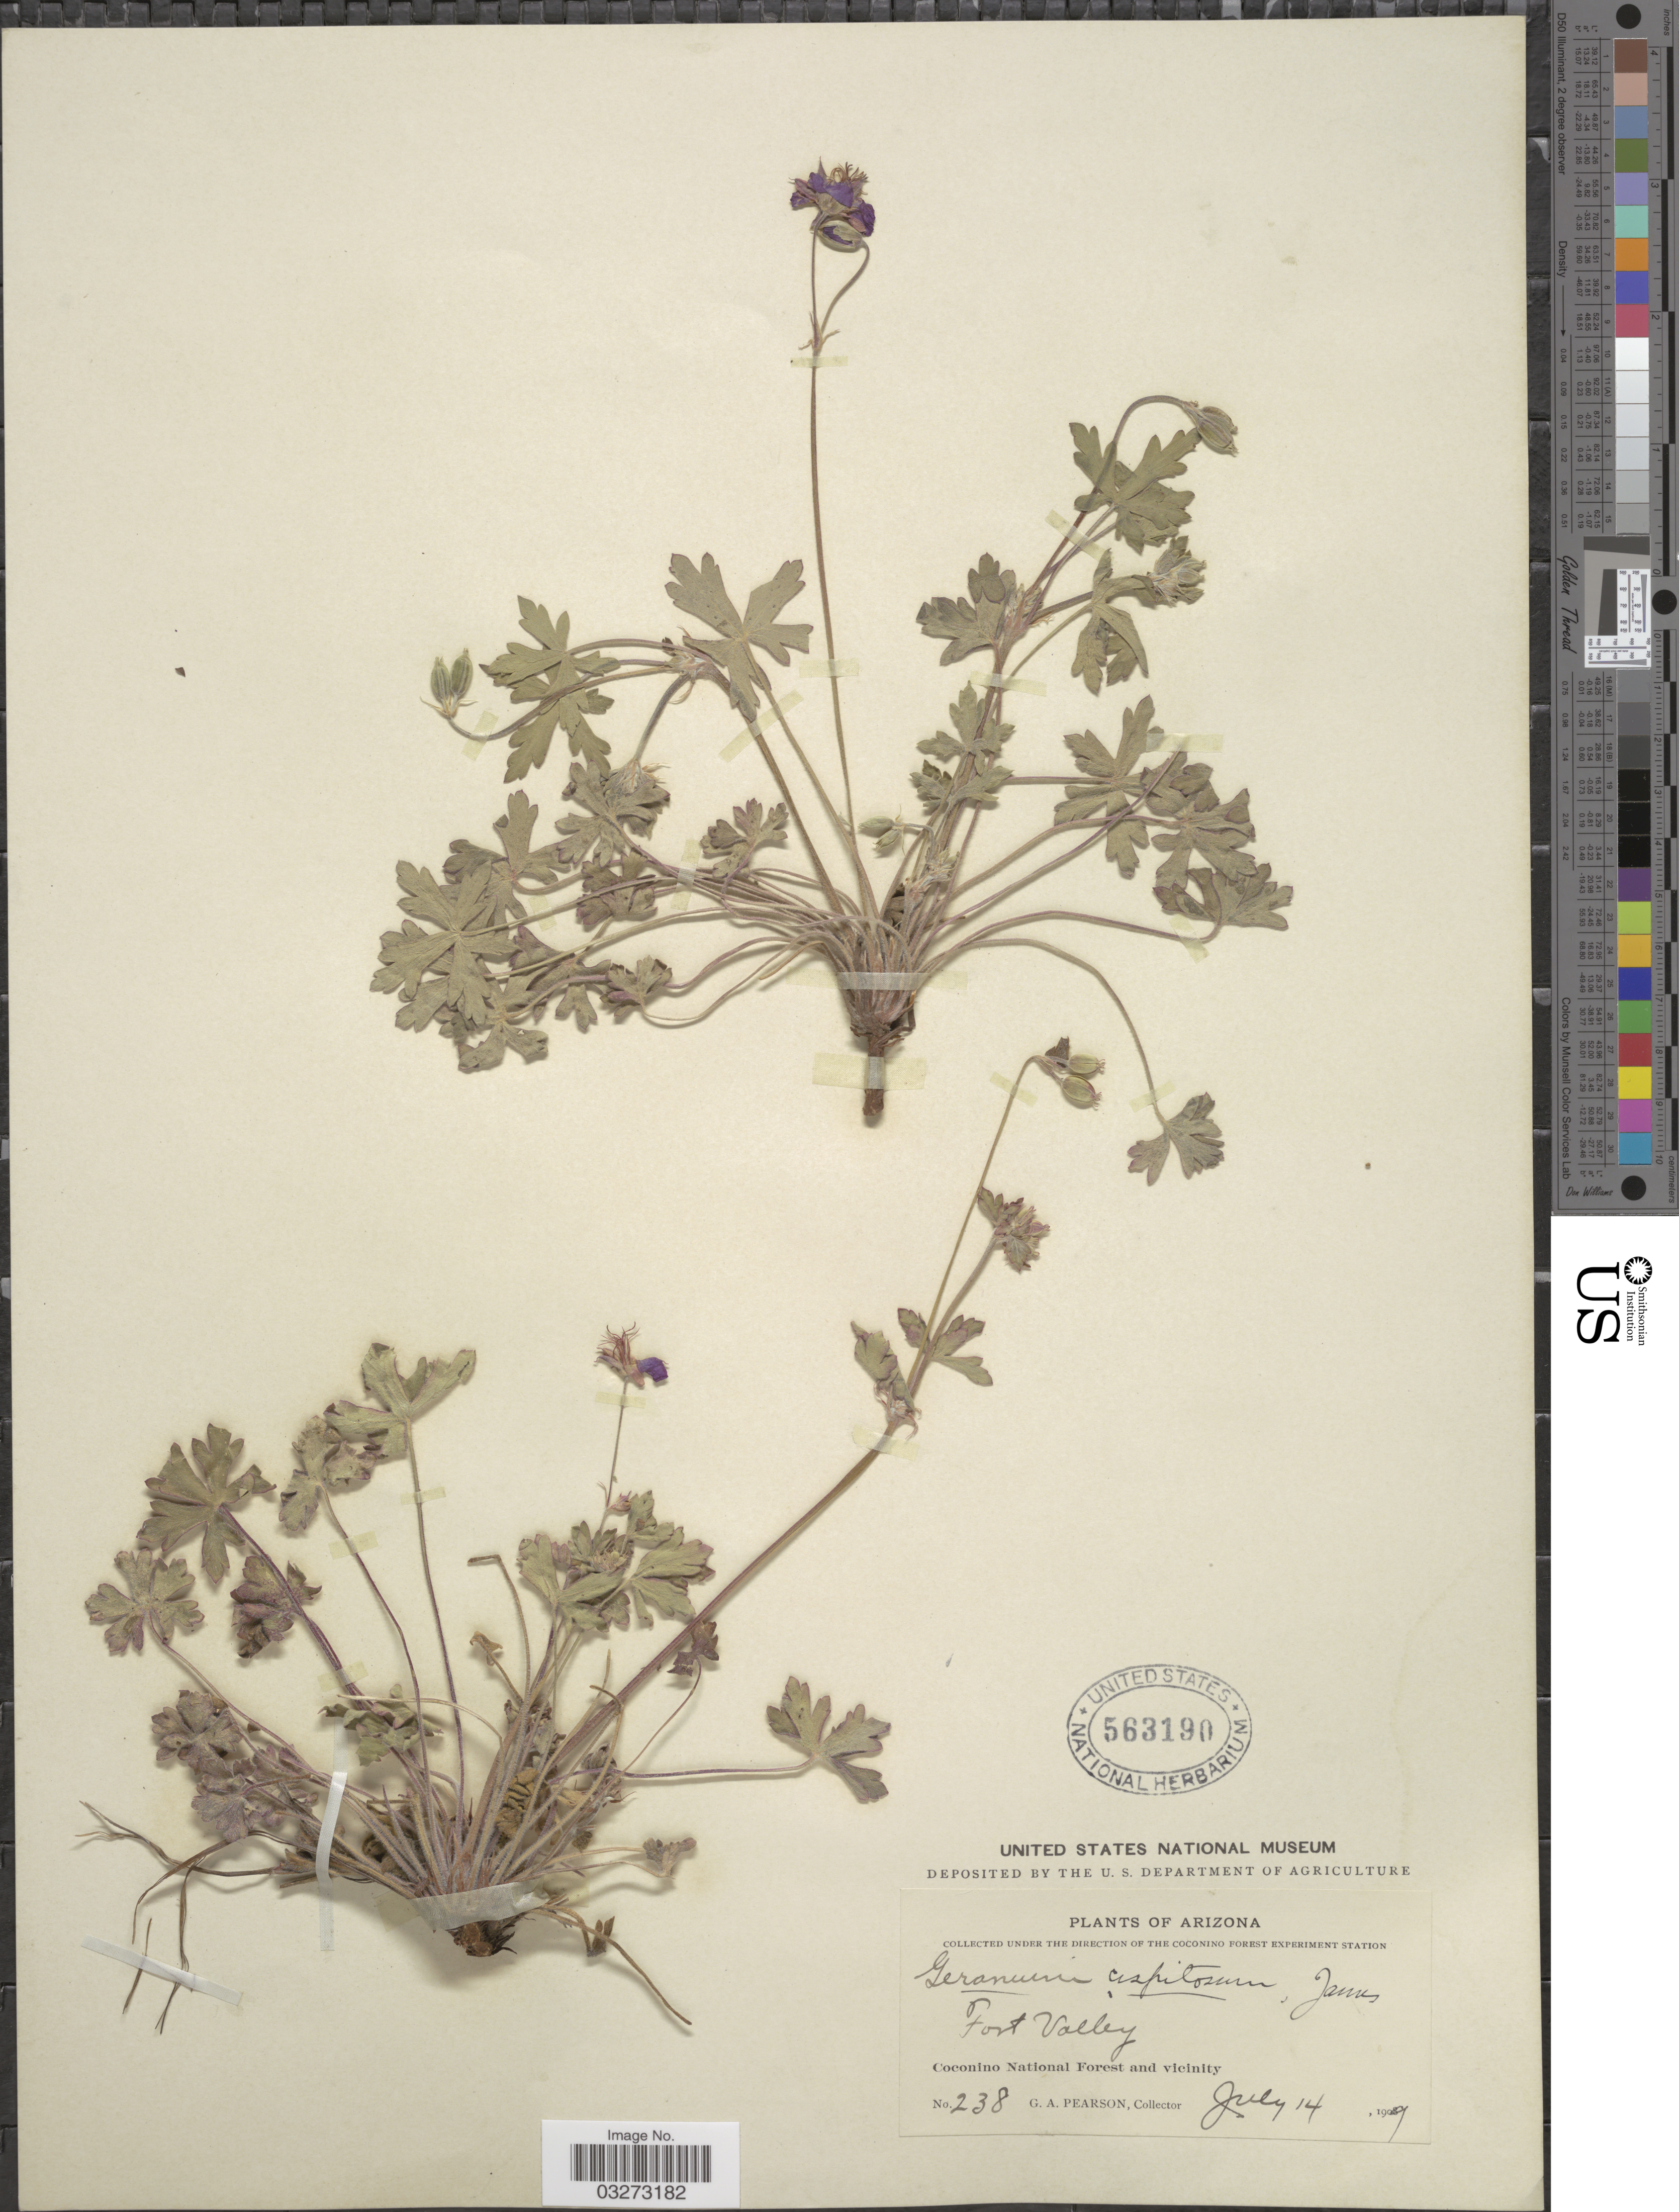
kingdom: Plantae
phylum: Tracheophyta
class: Magnoliopsida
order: Geraniales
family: Geraniaceae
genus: Geranium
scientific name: Geranium caespitosum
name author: E. James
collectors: G. Pearson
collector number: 238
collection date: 1909-07-14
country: United States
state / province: Arizona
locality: Fort Valley, Coconino National Forest and vicinity.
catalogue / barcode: US 563190